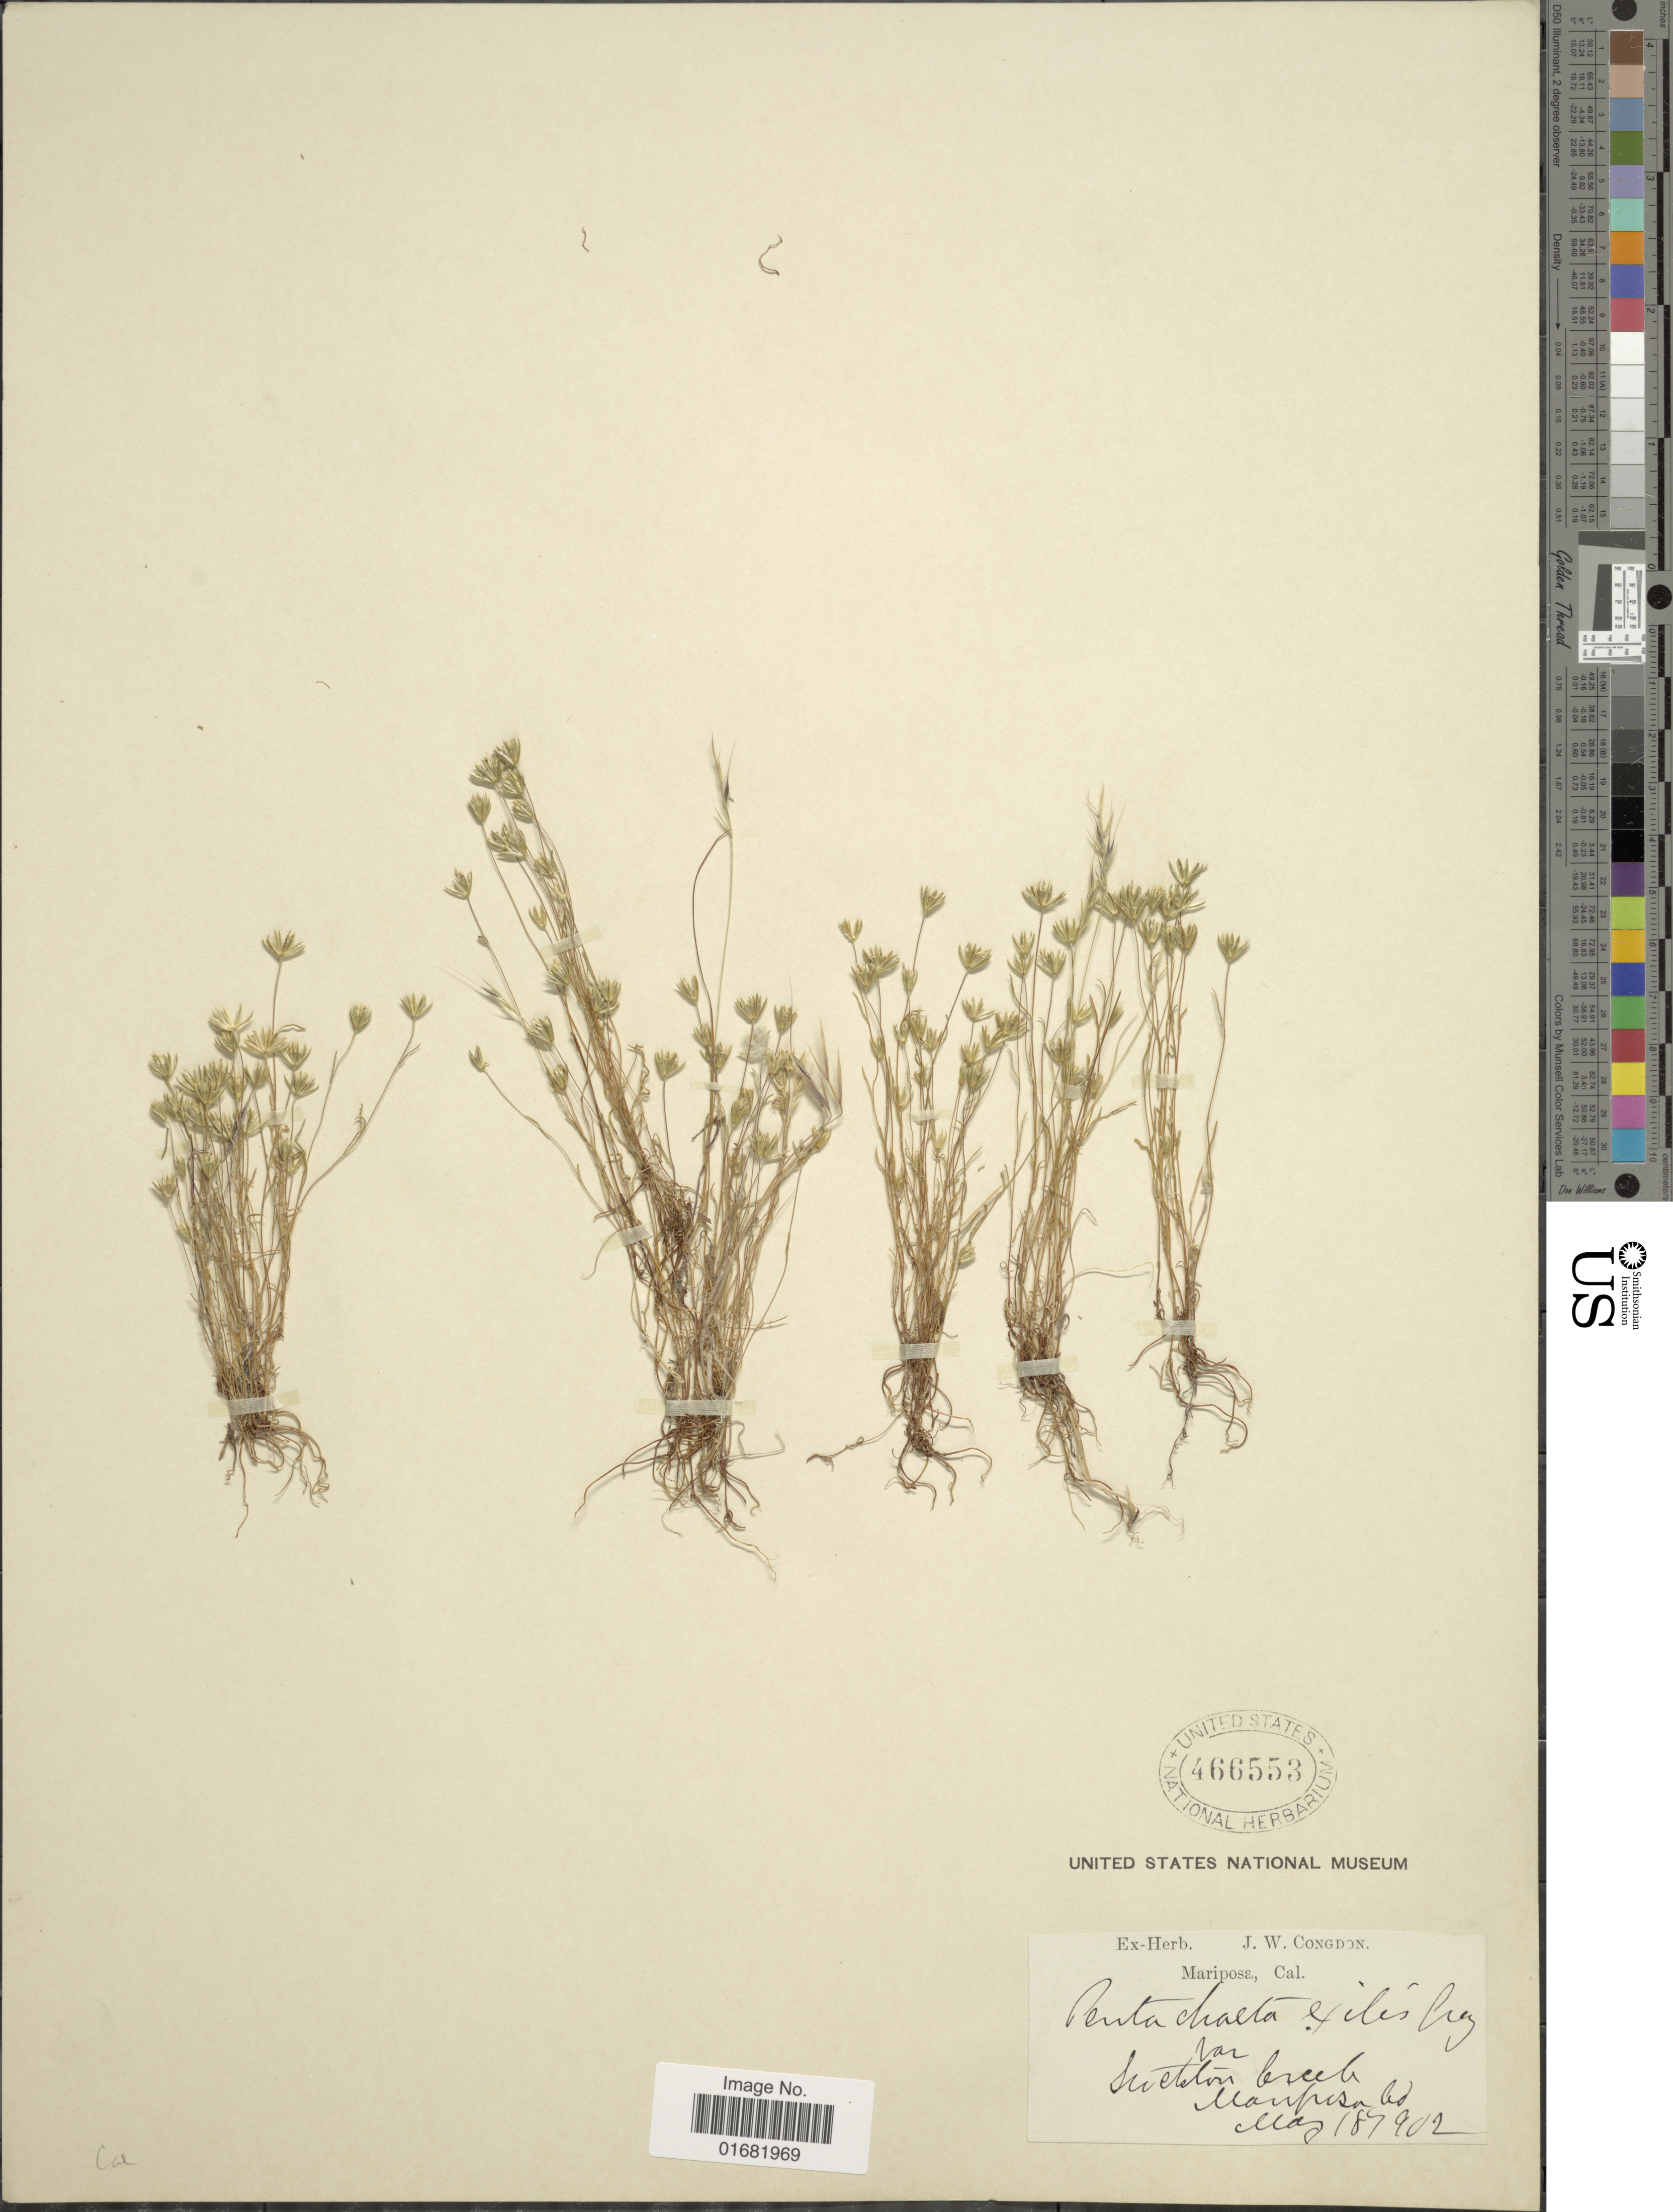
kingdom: Plantae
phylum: Tracheophyta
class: Magnoliopsida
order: Asterales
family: Asteraceae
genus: Pentachaeta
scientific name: Pentachaeta exilis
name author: A. Gray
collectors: ex herb. J. W. Congdon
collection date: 1902-05-18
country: United States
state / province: California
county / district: Mariposa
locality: Sweeten Creek. Mariposa Co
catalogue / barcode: US 466553